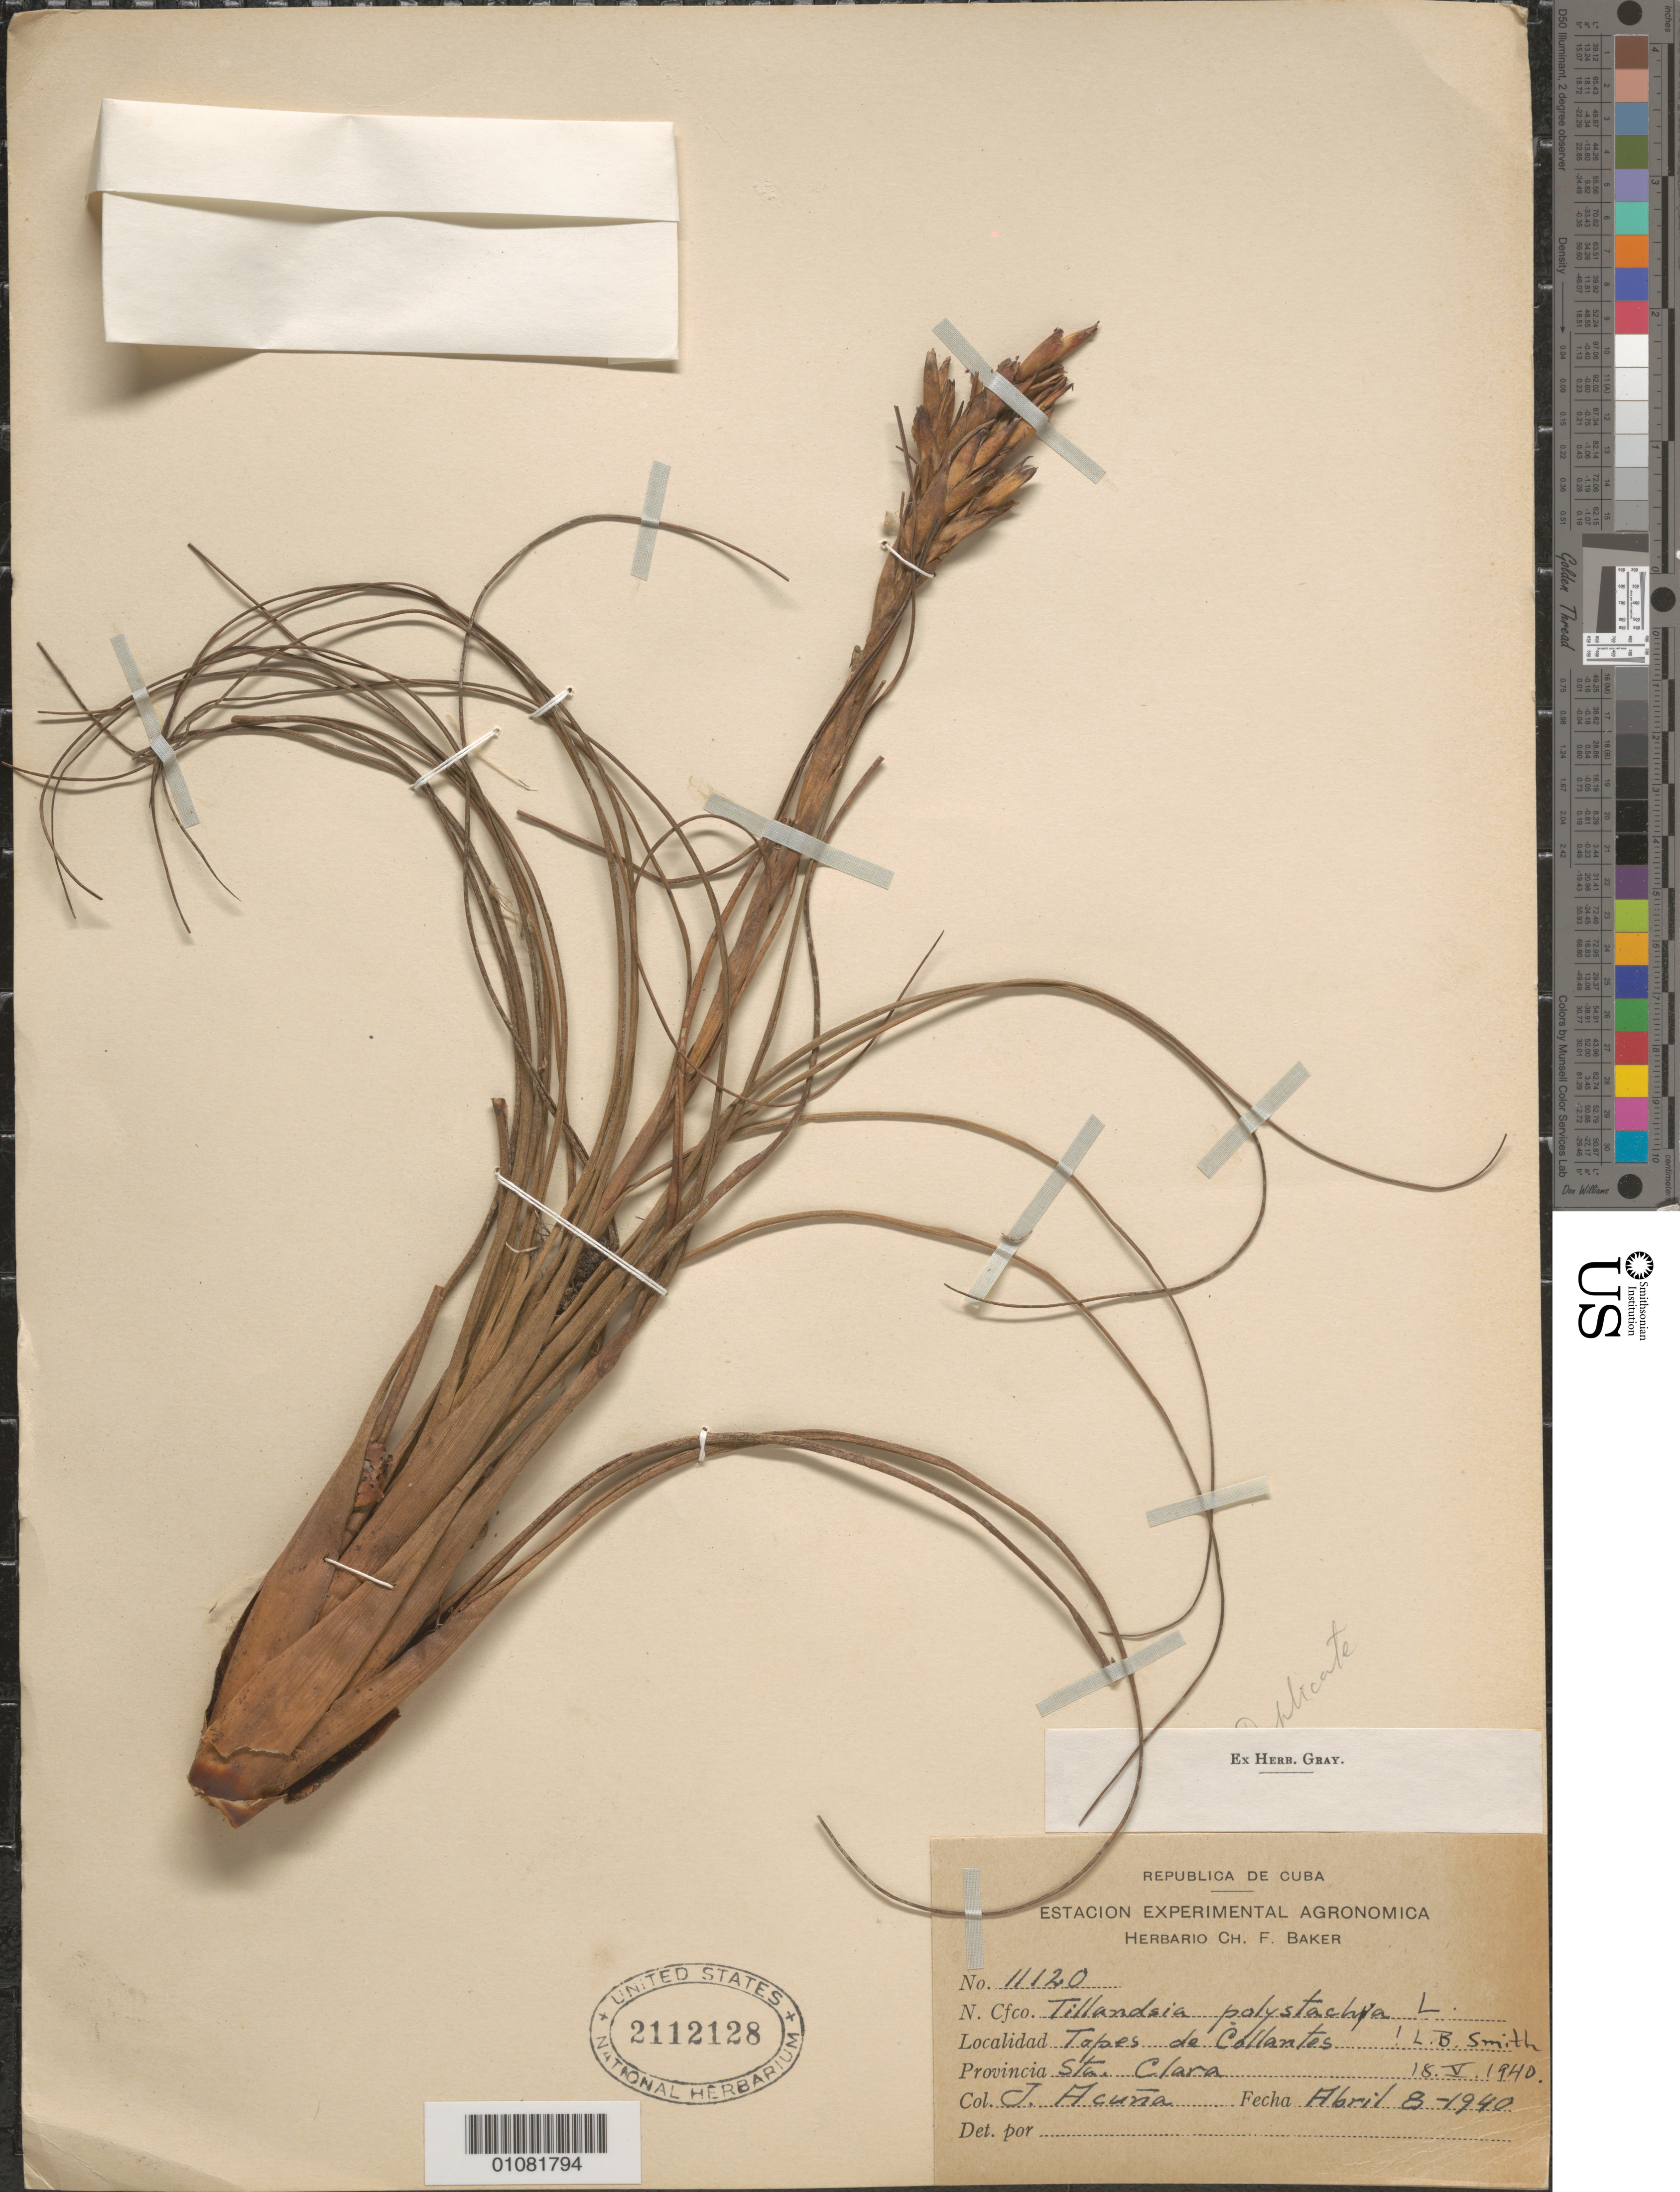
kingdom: Plantae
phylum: Tracheophyta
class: Liliopsida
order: Poales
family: Bromeliaceae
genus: Tillandsia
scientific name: Tillandsia polystachia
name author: (L.) L.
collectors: J. Acuña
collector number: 11120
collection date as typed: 08 Apr 1940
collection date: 1940-04-08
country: Cuba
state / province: Villa Clara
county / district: Santa Clara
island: Cuba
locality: Topes de Collantes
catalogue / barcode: US 2112128